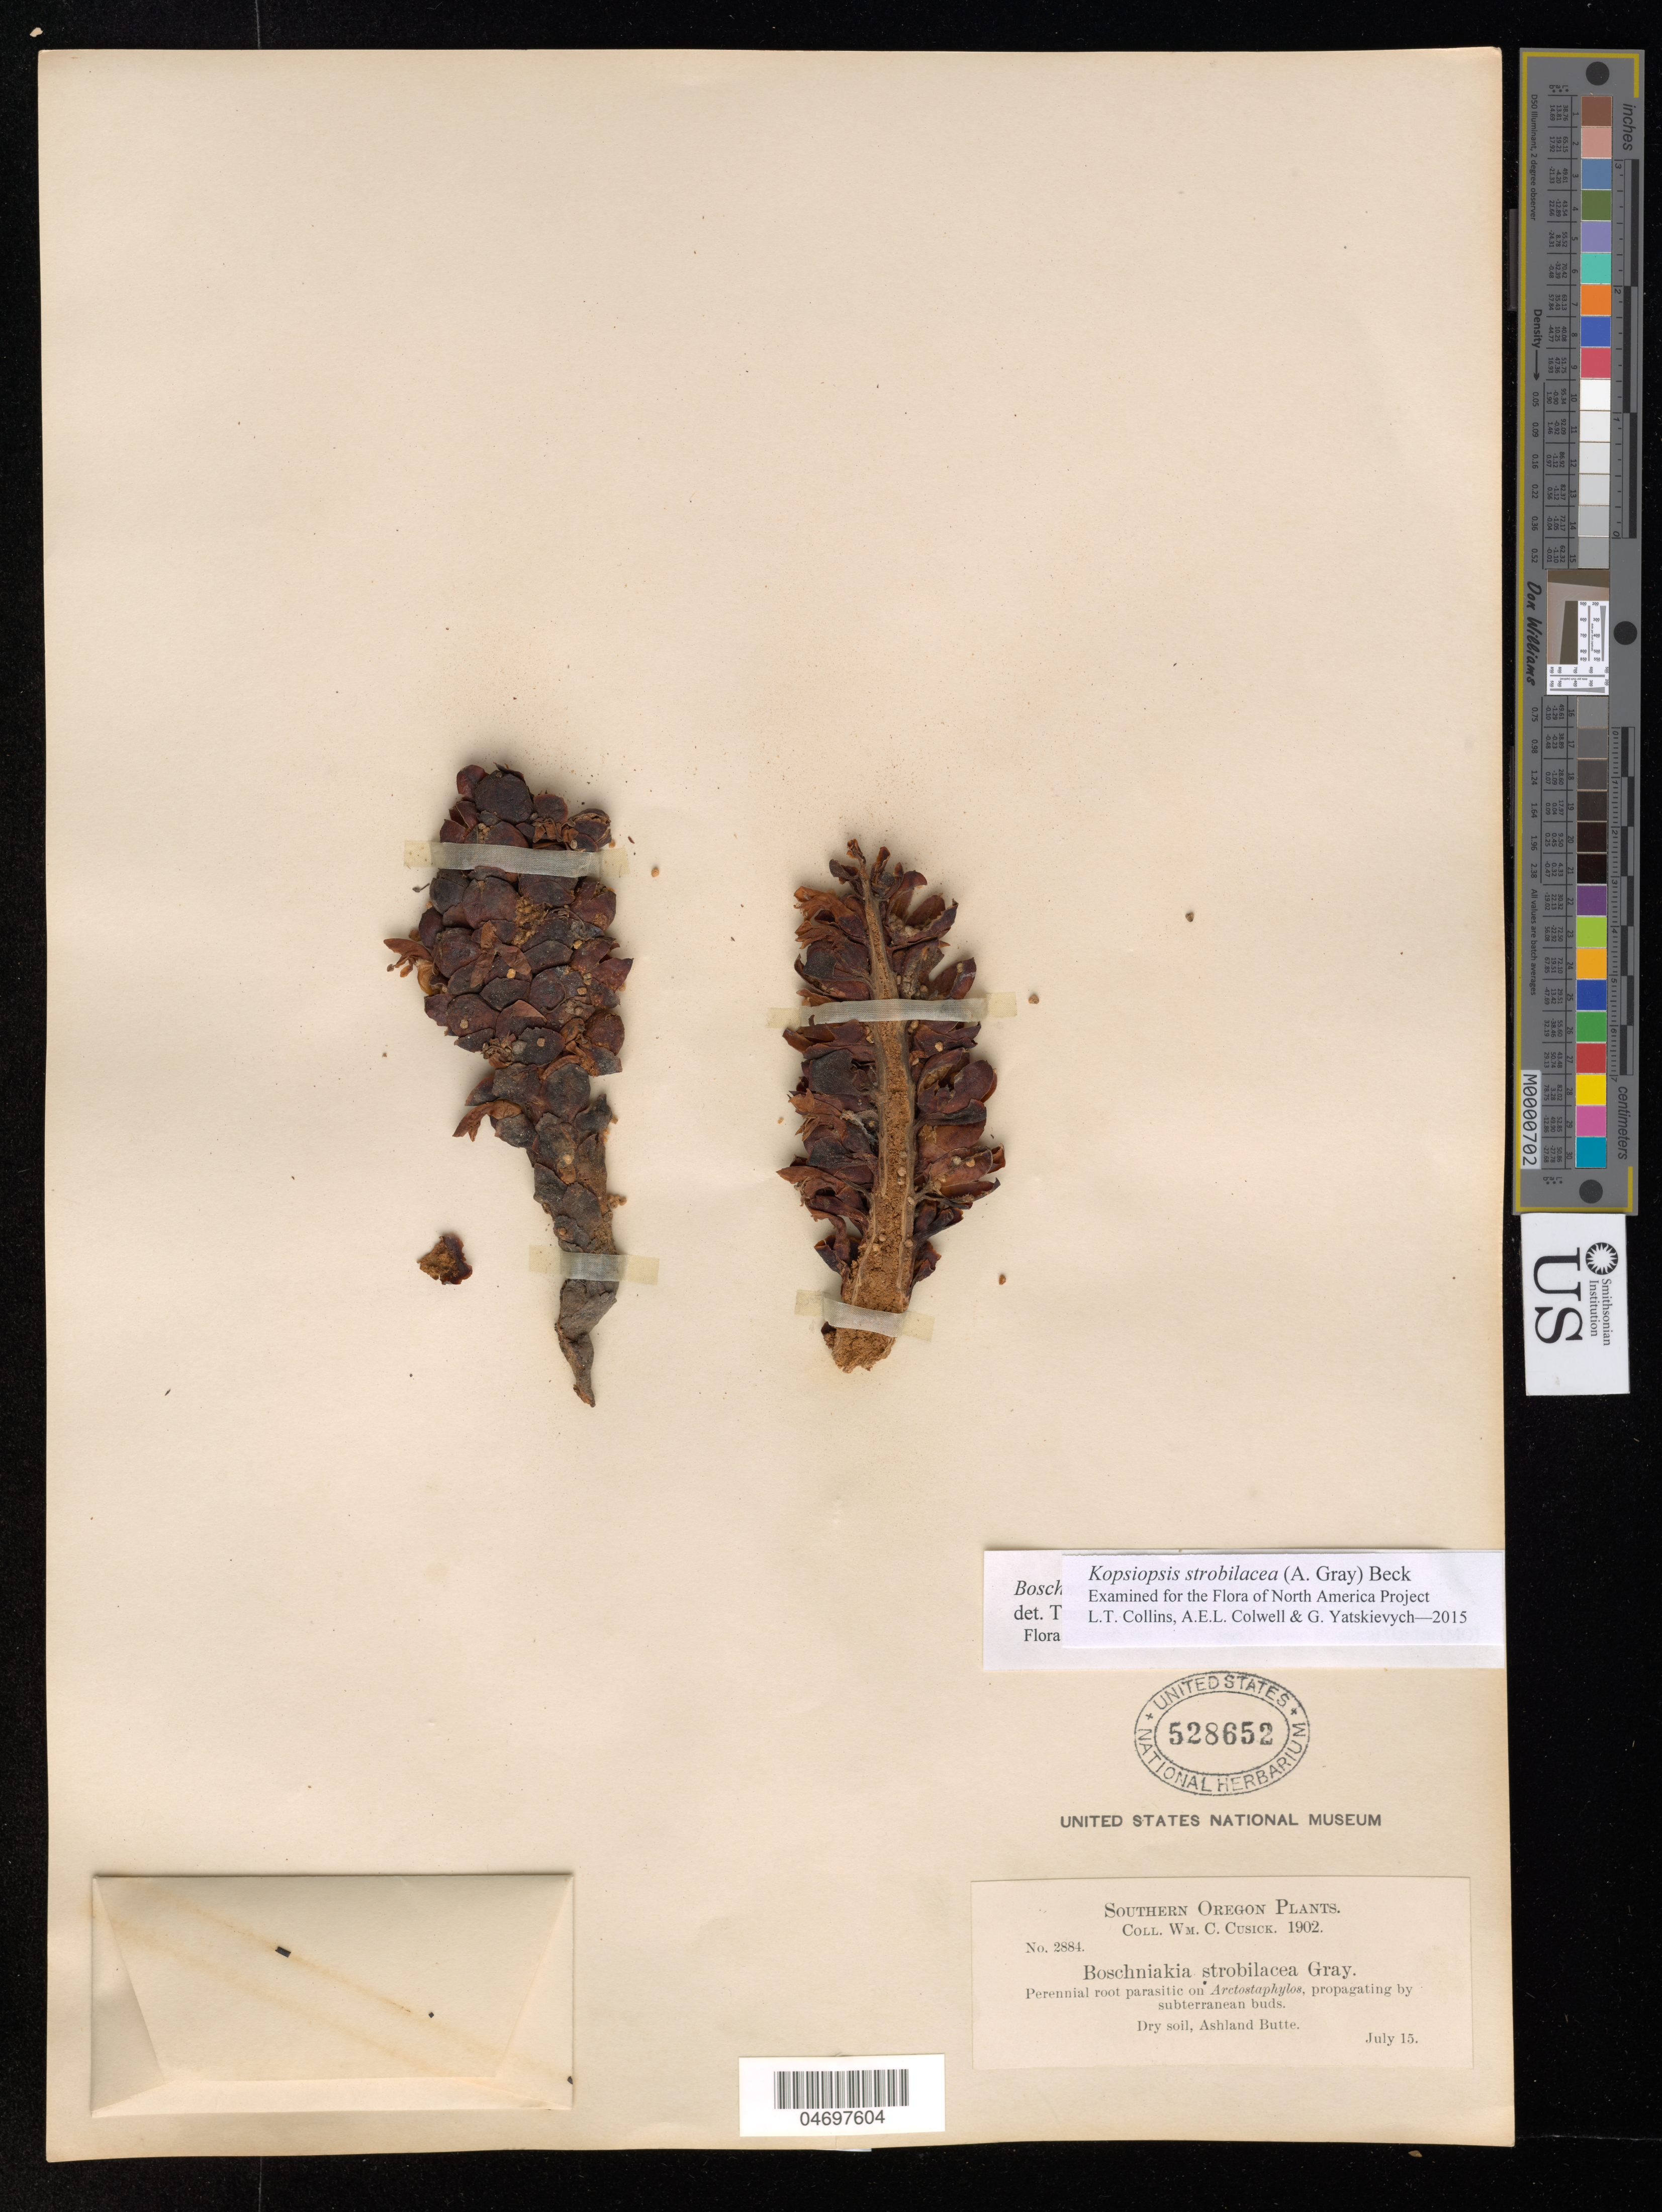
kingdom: Plantae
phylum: Tracheophyta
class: Magnoliopsida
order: Lamiales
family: Orobanchaceae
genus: Kopsiopsis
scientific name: Kopsiopsis strobilacea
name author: (A. Gray) Beck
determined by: Collins, L. T.; Colwell, A. E.; Yatskievych, G. A.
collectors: W. C. Cusick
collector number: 2884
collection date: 1902-07-15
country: United States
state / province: Oregon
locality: Dry hills, Ashland Butte.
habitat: Dry soil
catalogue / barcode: US 528652